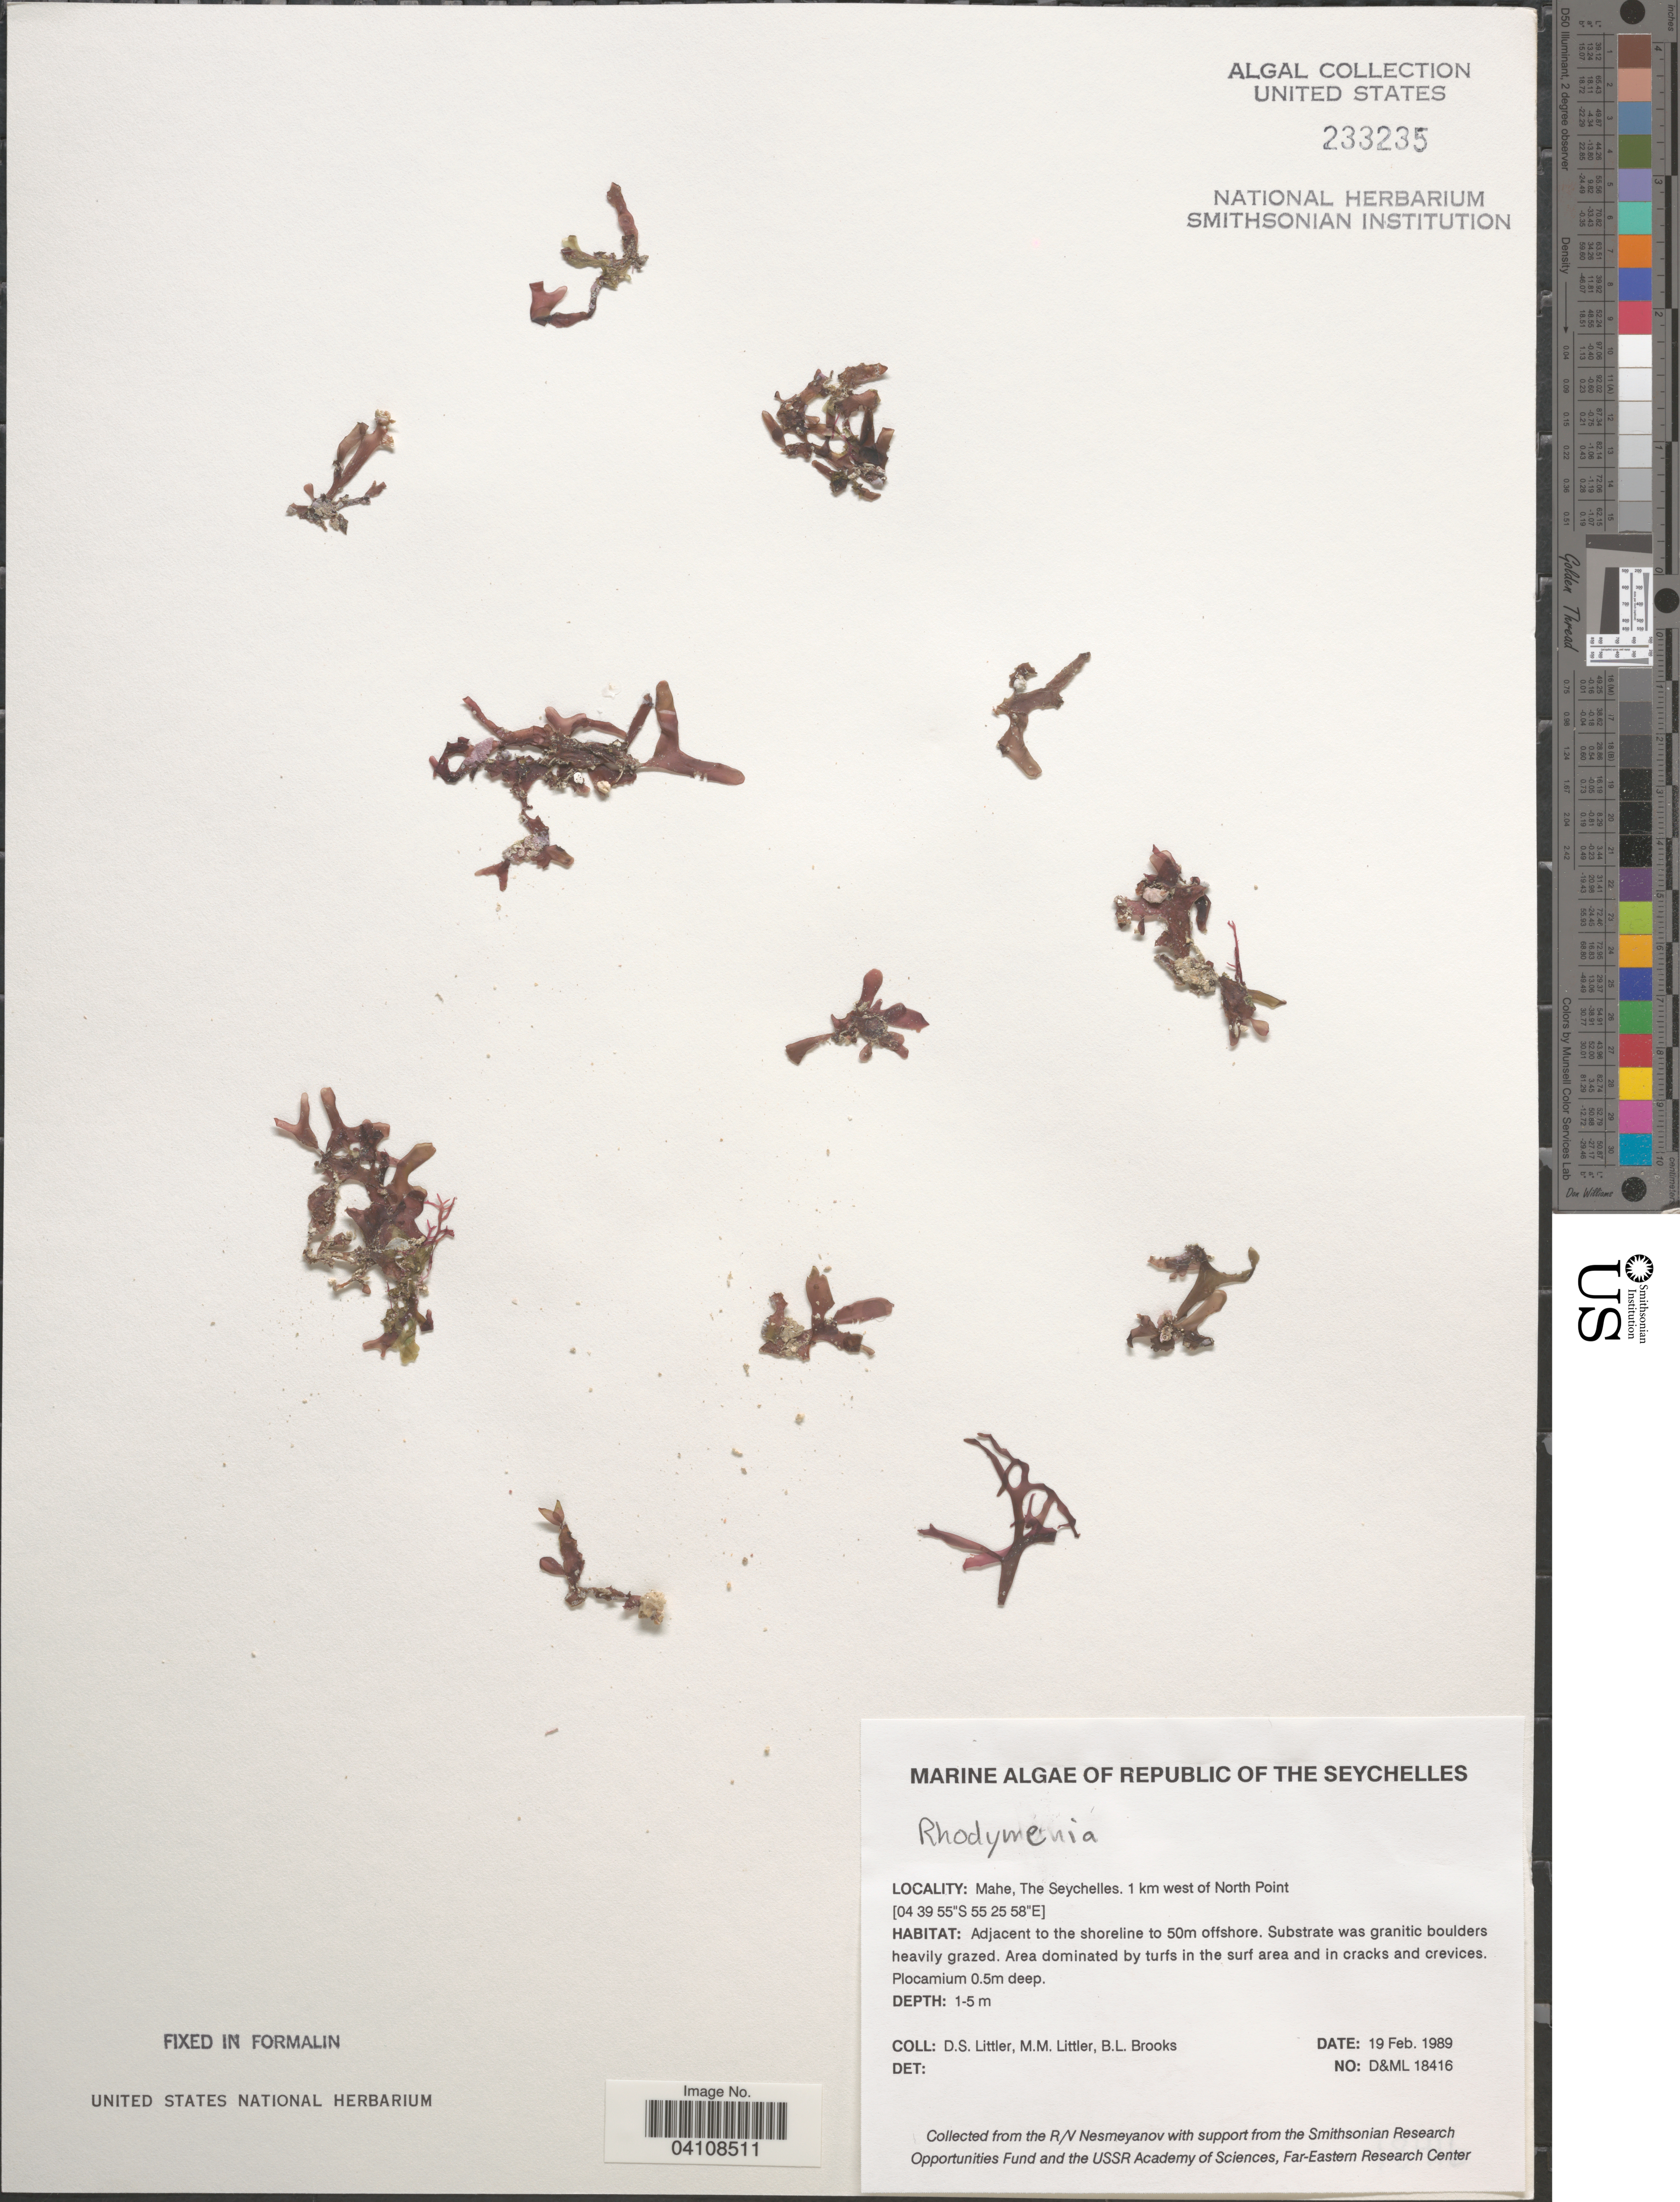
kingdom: Plantae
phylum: Rhodophyta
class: Florideophyceae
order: Rhodymeniales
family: Rhodymeniaceae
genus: Rhodymenia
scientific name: Rhodymenia sp.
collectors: D. S. Littler & B. Brooks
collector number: D&ML18416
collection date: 1989-02-19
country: Seychelles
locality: Republic of The Seychelles. Mahe. 1 km west of North Point. Adjacent to the shoreline to 50m offshore.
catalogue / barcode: US 233235